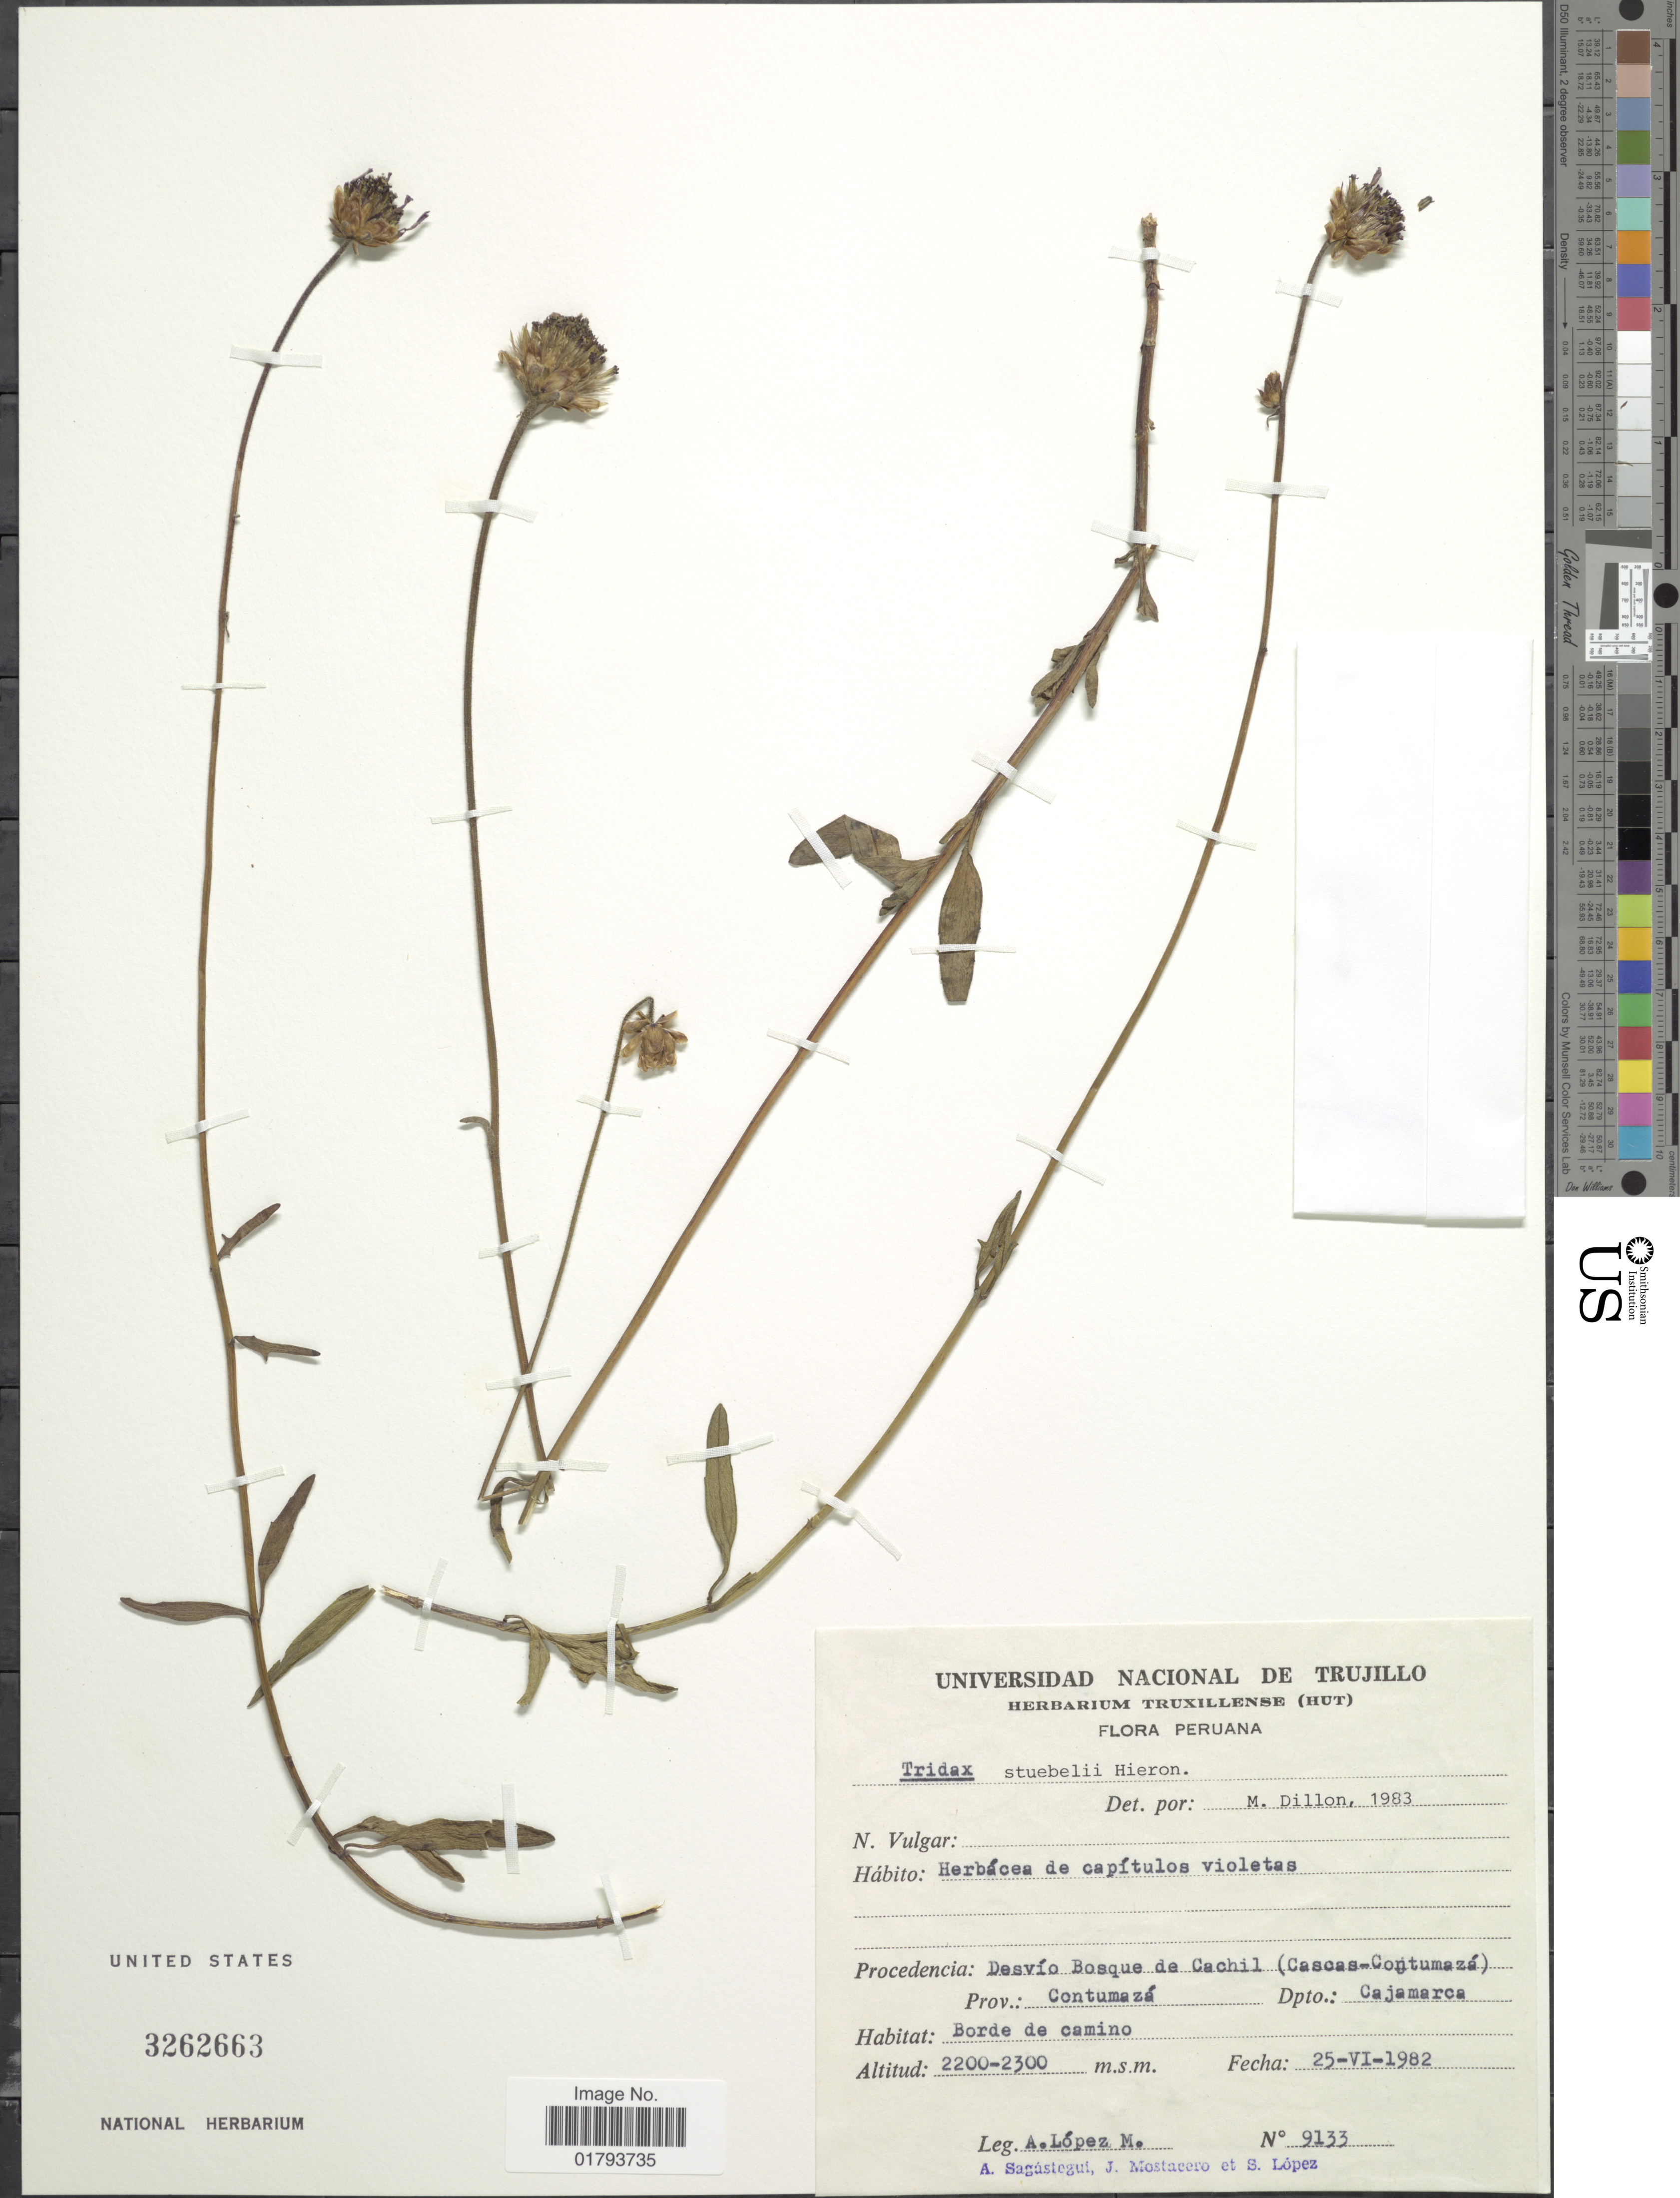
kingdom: Plantae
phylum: Tracheophyta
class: Magnoliopsida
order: Asterales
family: Asteraceae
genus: Tridax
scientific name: Tridax stuebelii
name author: Hieron.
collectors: A. López M., A. Sagástegui A., J. Mostacero & S. Lopez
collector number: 9133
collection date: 1982-06-25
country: Peru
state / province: Cajamarca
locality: Procedencia: Desvío Bosque de Cachil (Cascas-Contumazá), Prov.: Contumazá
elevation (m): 2200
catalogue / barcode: US 3262663